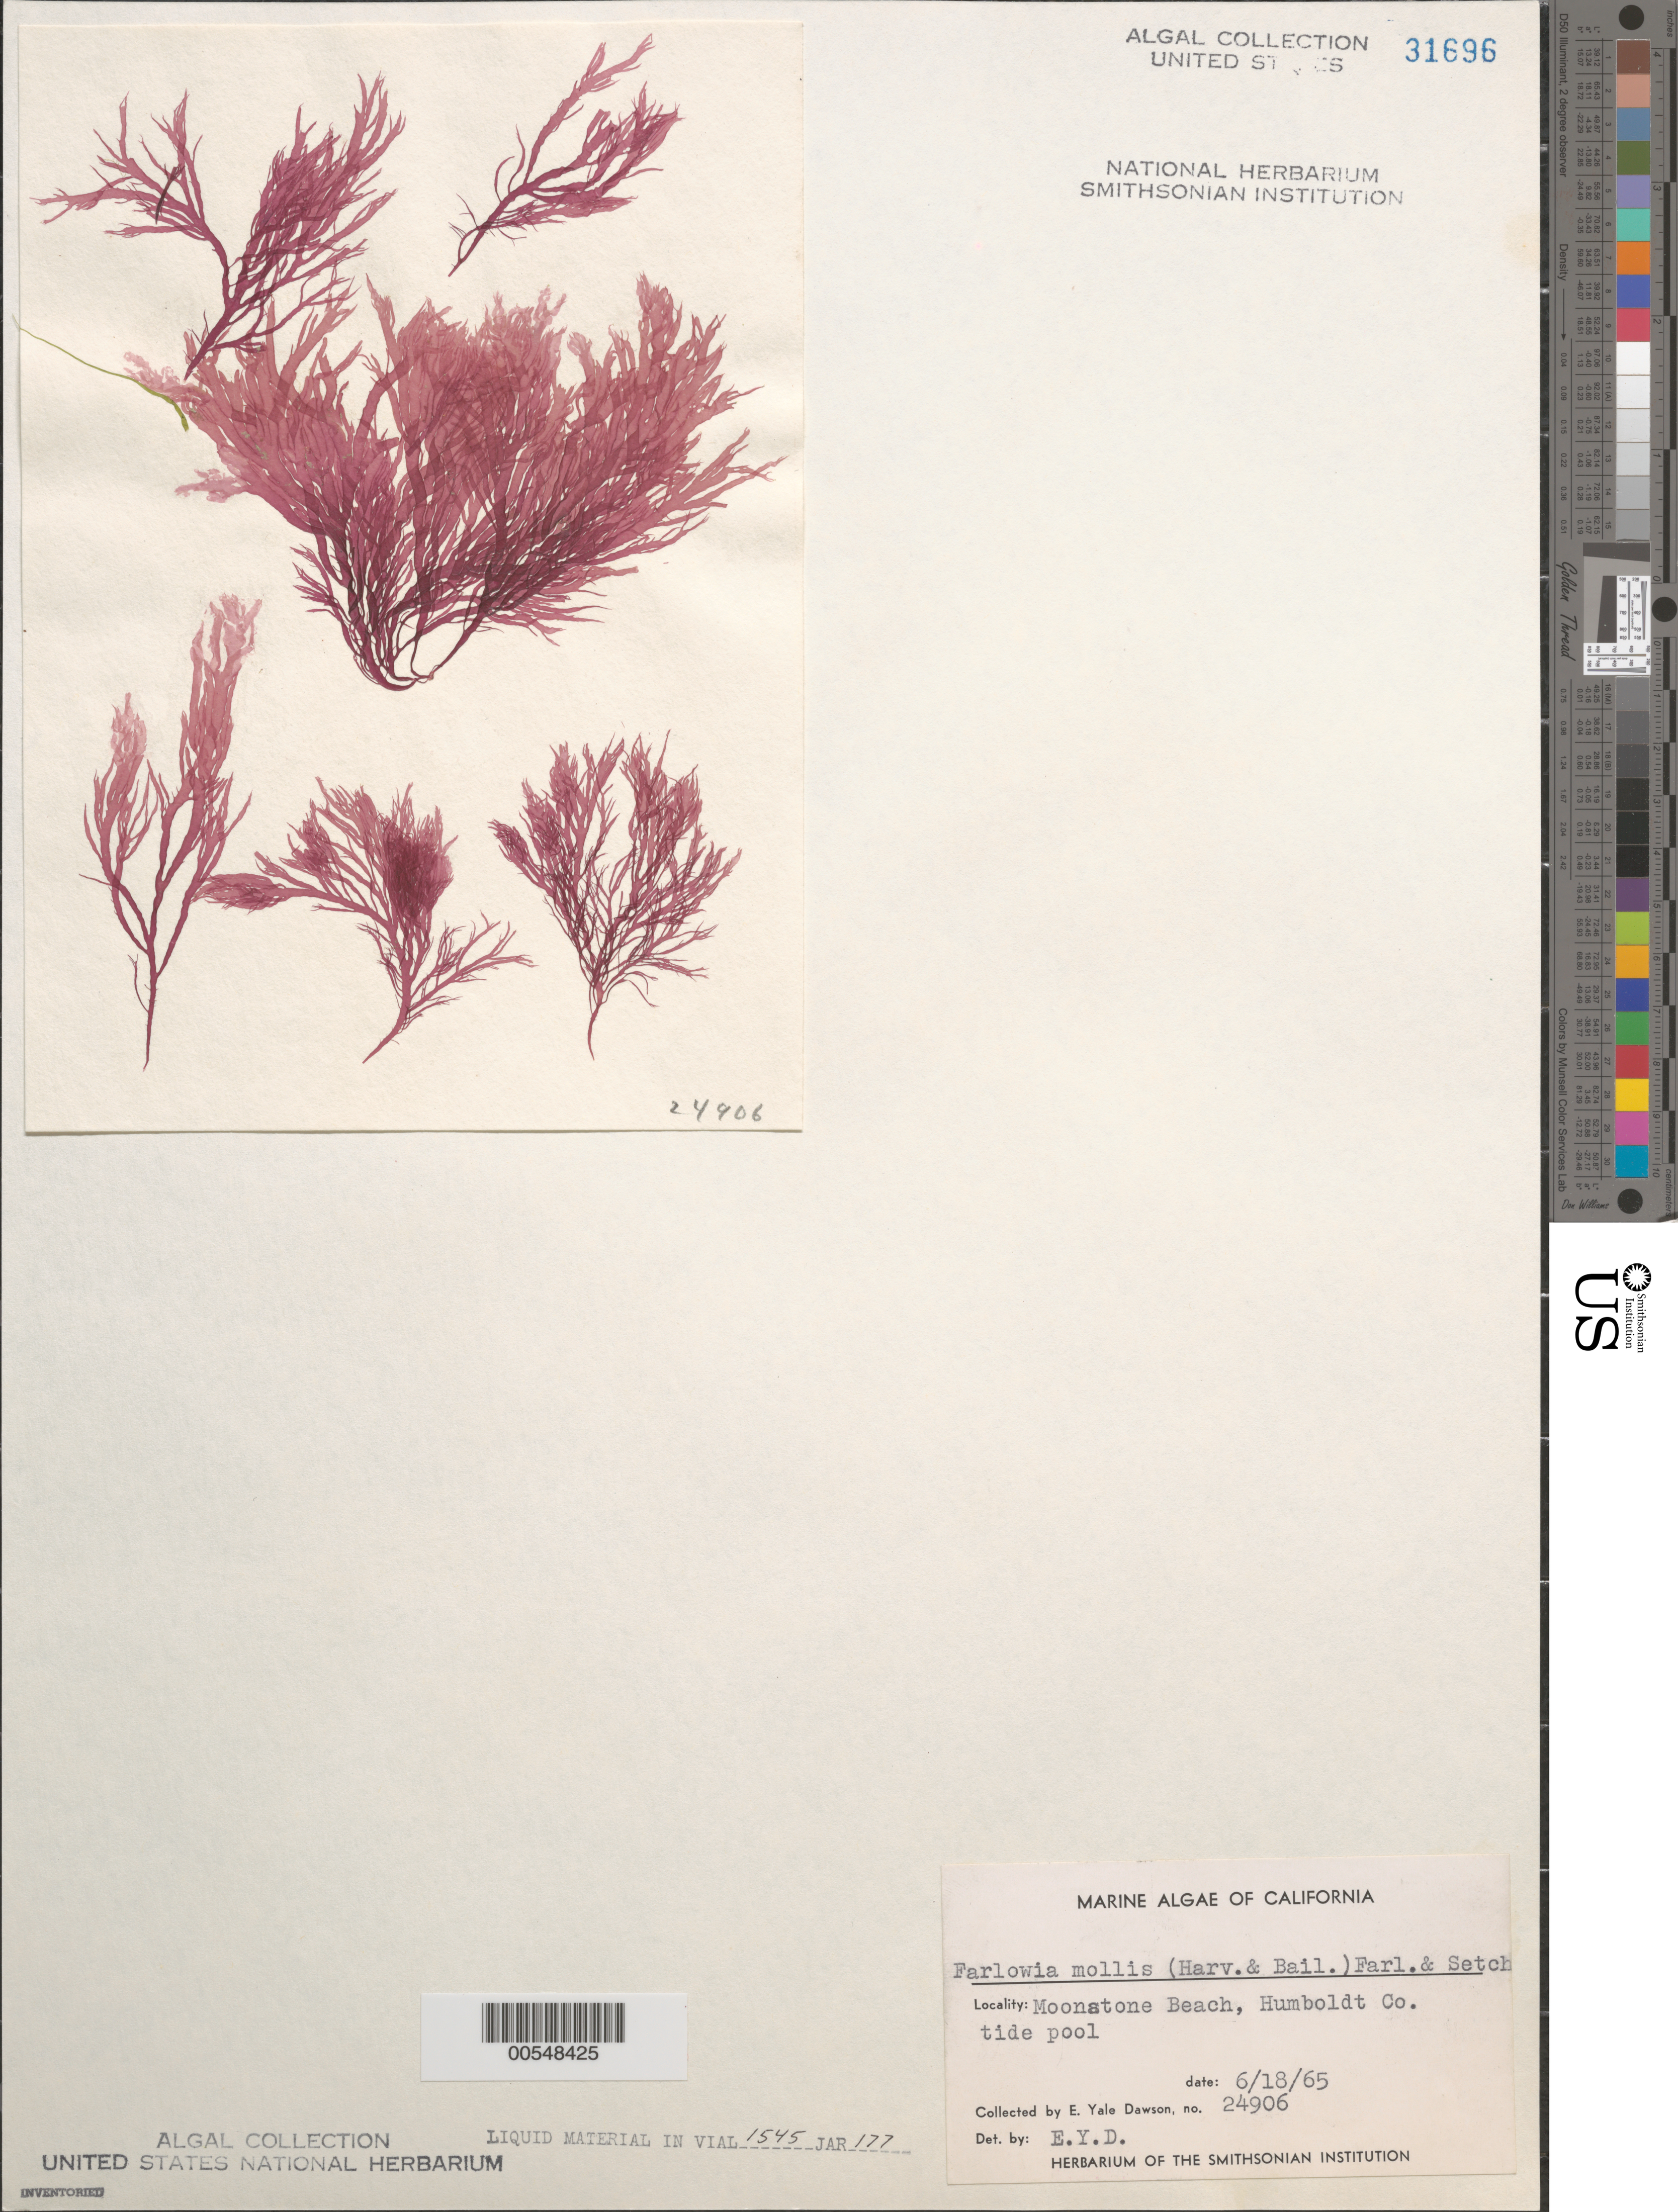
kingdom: Plantae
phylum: Rhodophyta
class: Florideophyceae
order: Gigartinales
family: Dumontiaceae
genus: Farlowia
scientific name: Farlowia mollis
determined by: Dawson, E. Y.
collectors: E. Y. Dawson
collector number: EYD 24906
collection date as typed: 18 Jun 1965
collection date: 1965-06-18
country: United States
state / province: California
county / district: Humboldt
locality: Moonstone Beach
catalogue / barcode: US 31696